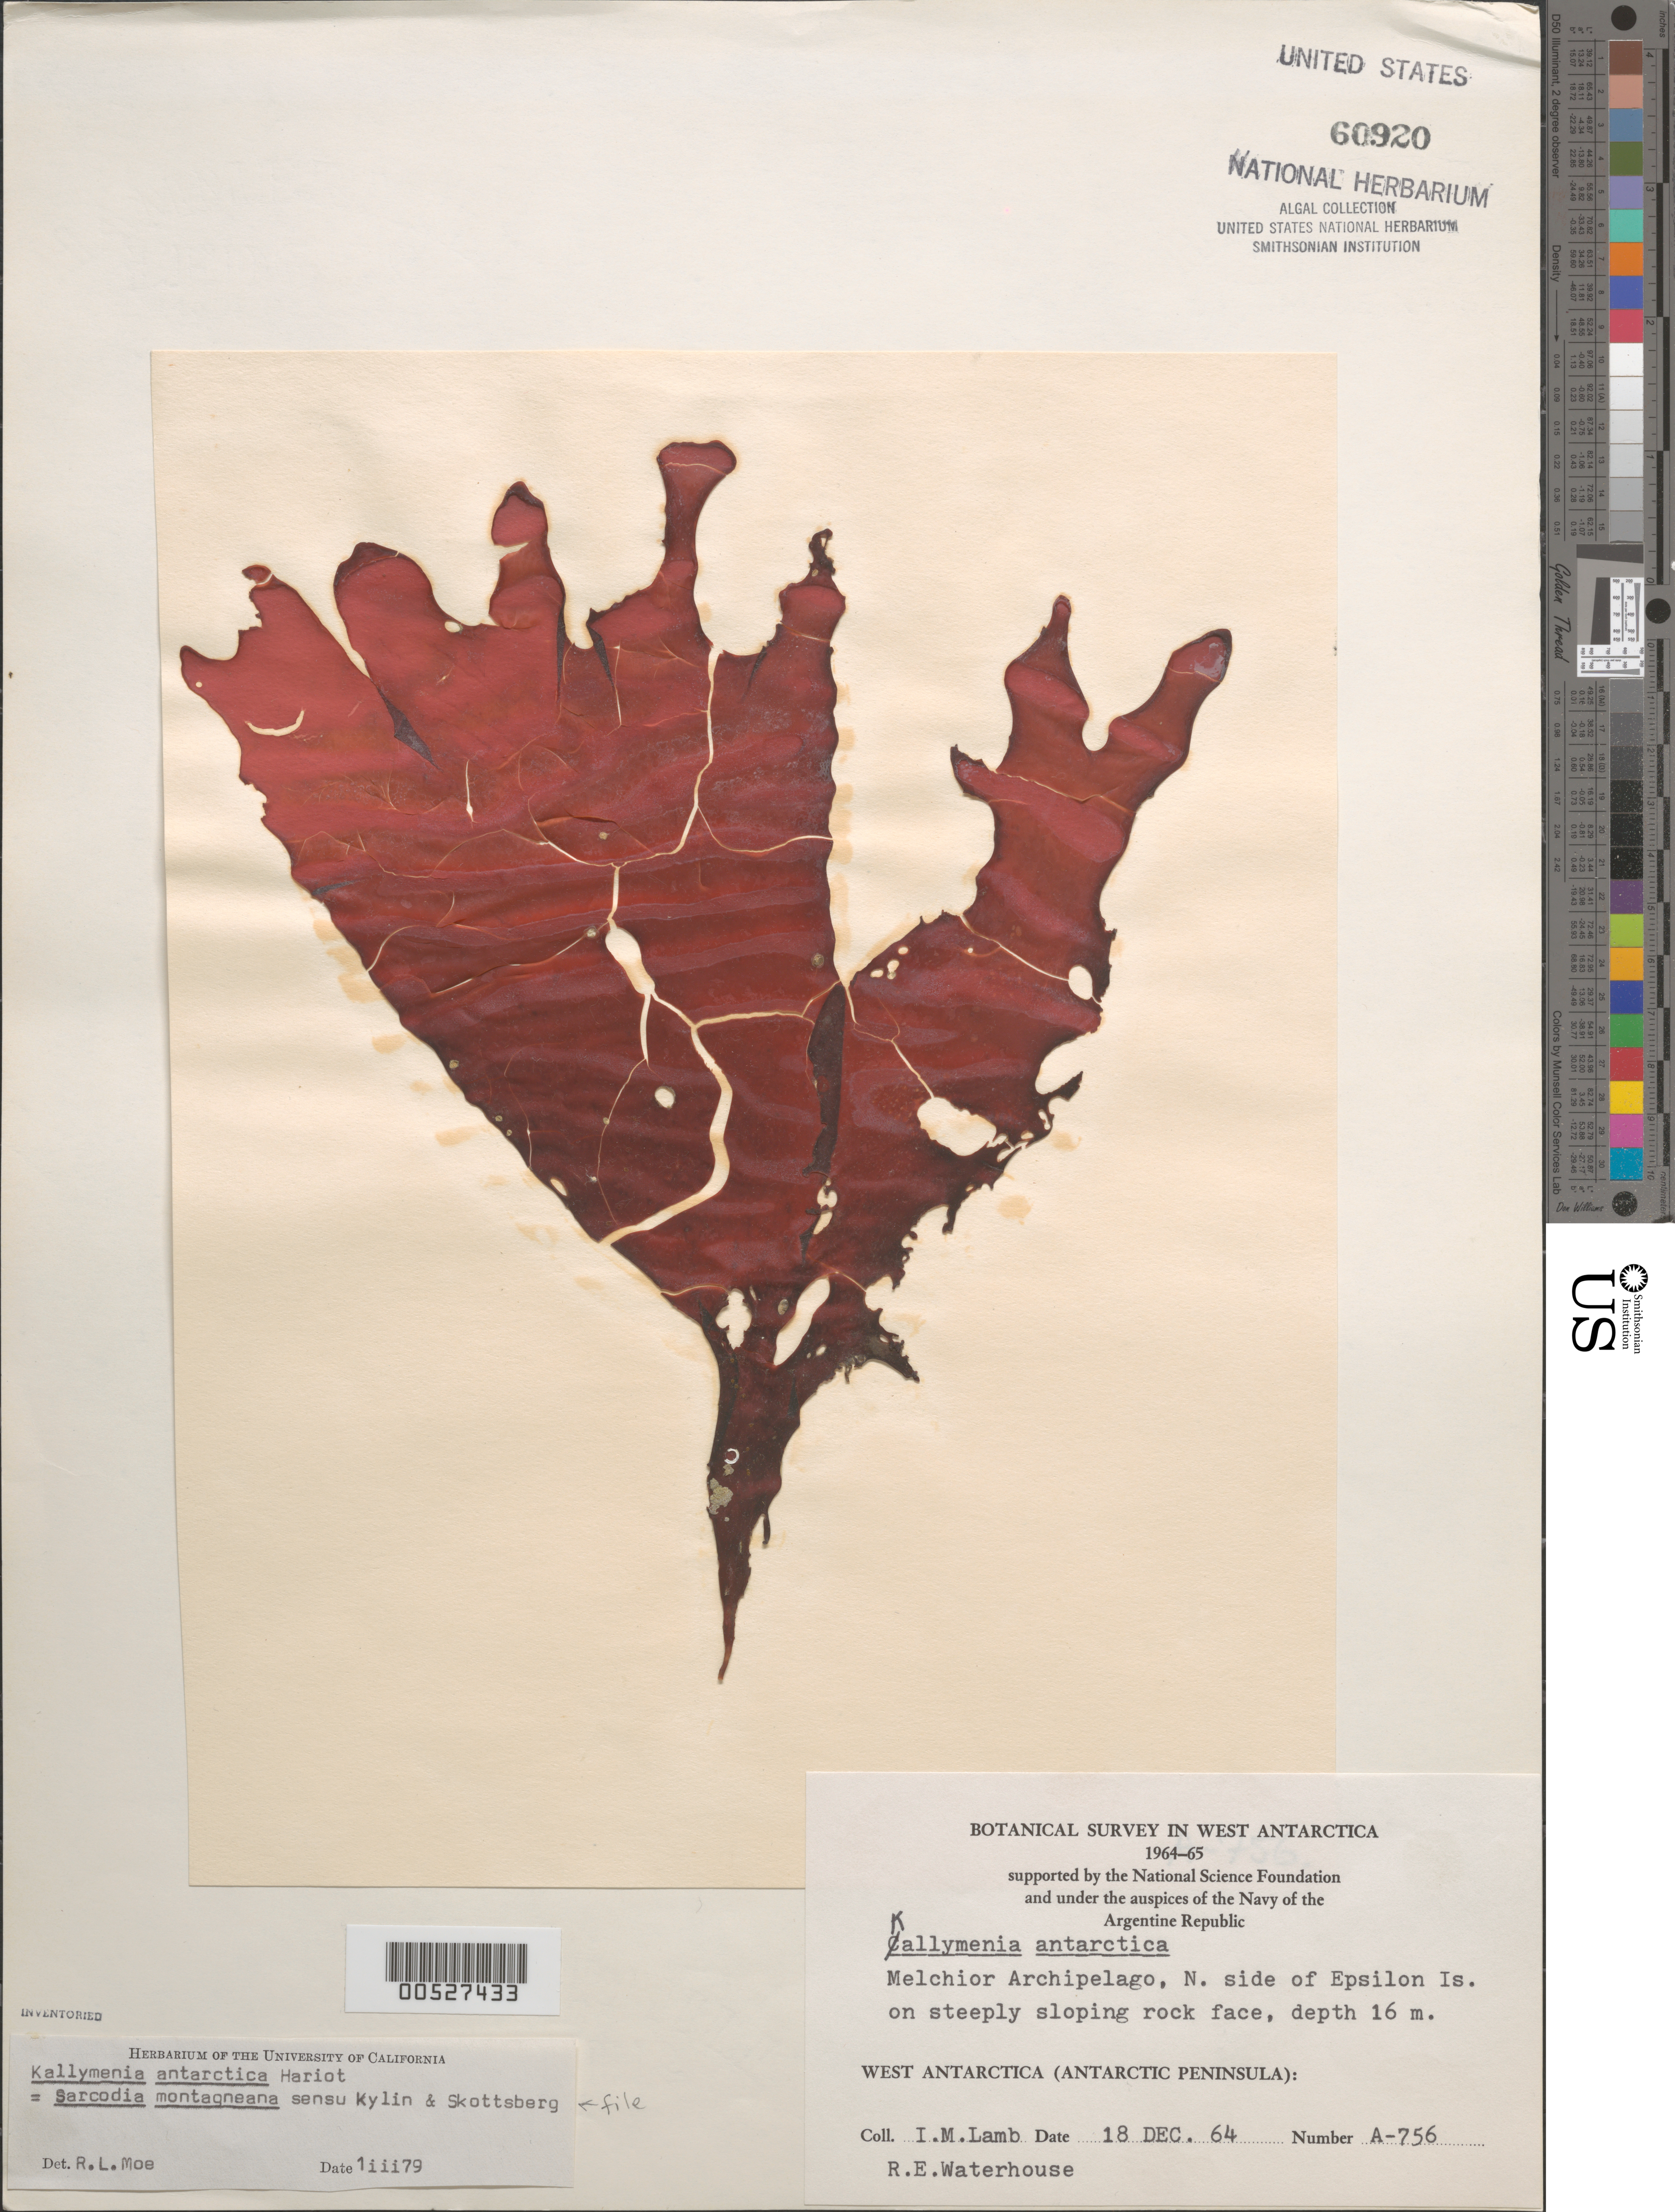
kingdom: Plantae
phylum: Rhodophyta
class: Florideophyceae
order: Gigartinales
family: Sarcodiaceae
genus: Sarcodia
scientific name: Sarcodia montagneana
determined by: Moe, R. L.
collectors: I. M. Lamb & R. Waterhouse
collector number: A-756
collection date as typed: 18 Dec 1964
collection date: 1964-12-18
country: Antarctica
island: Epsilon Island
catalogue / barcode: US 60920